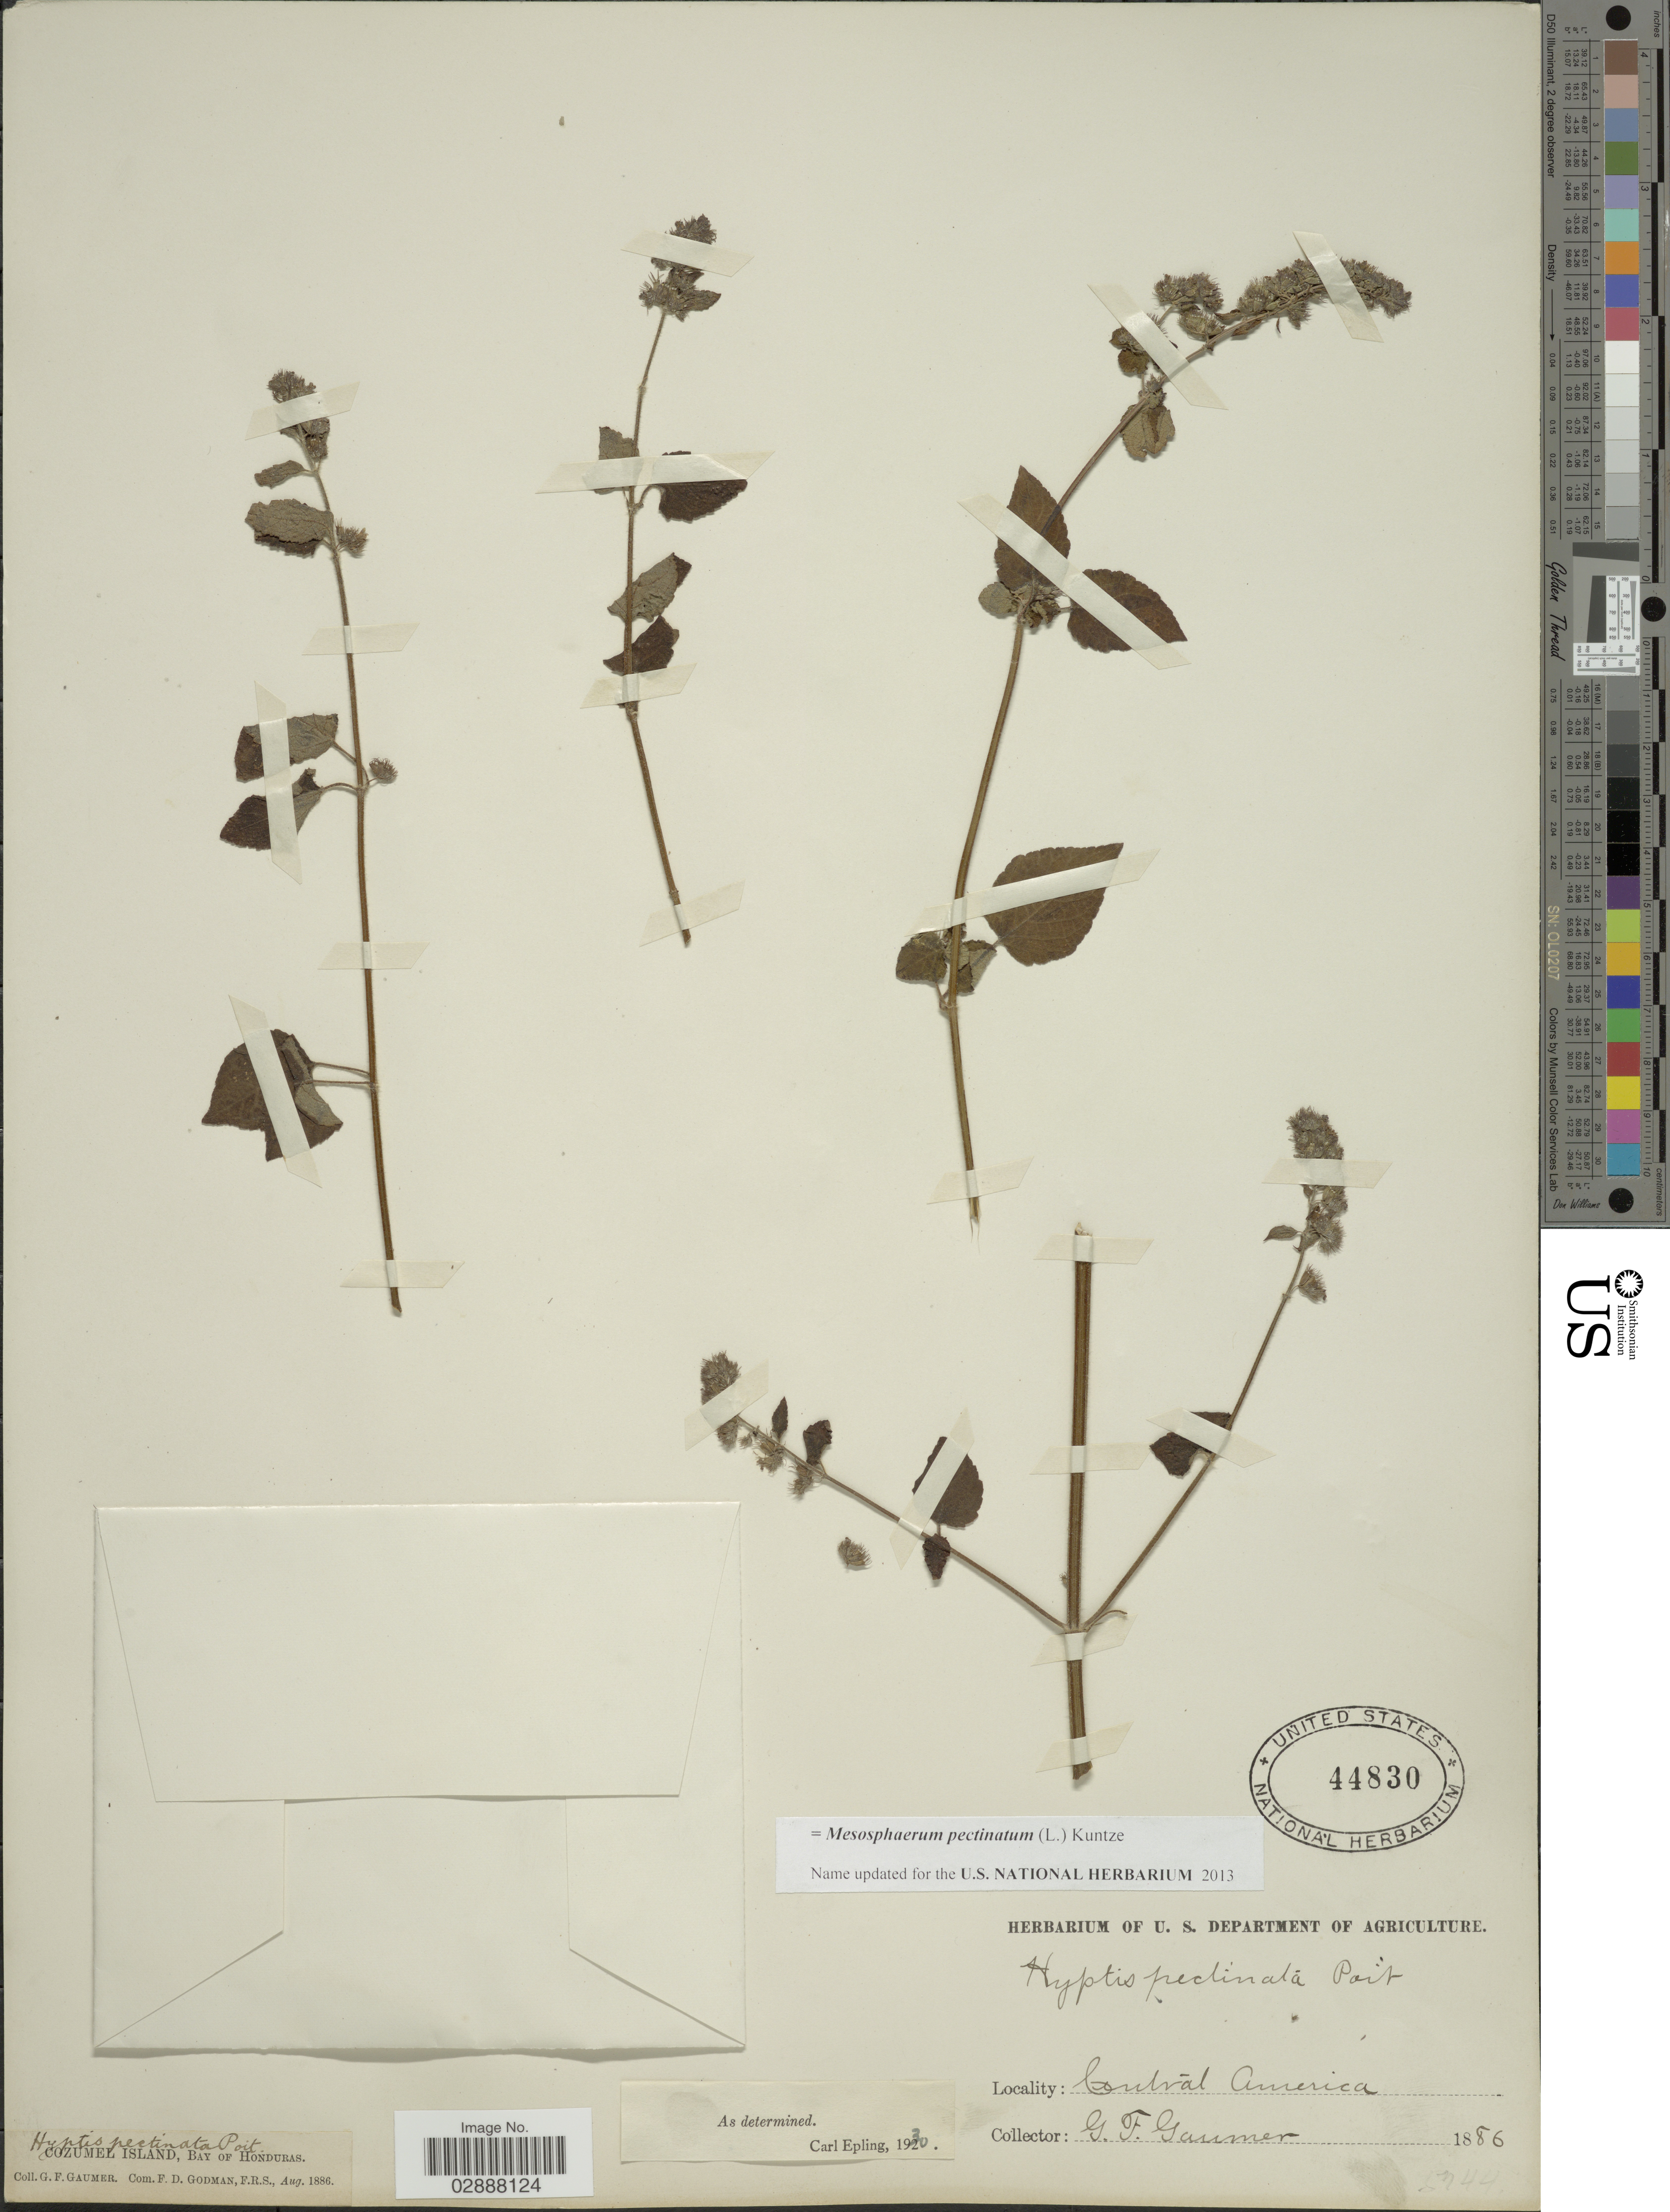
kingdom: Plantae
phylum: Tracheophyta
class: Magnoliopsida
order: Lamiales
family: Lamiaceae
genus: Mesosphaerum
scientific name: Mesosphaerum pectinatum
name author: (L.) Kuntze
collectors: G. F. Gaumer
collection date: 1886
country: Honduras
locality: Cozumel Island, Bay of Honduras.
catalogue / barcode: US 44830